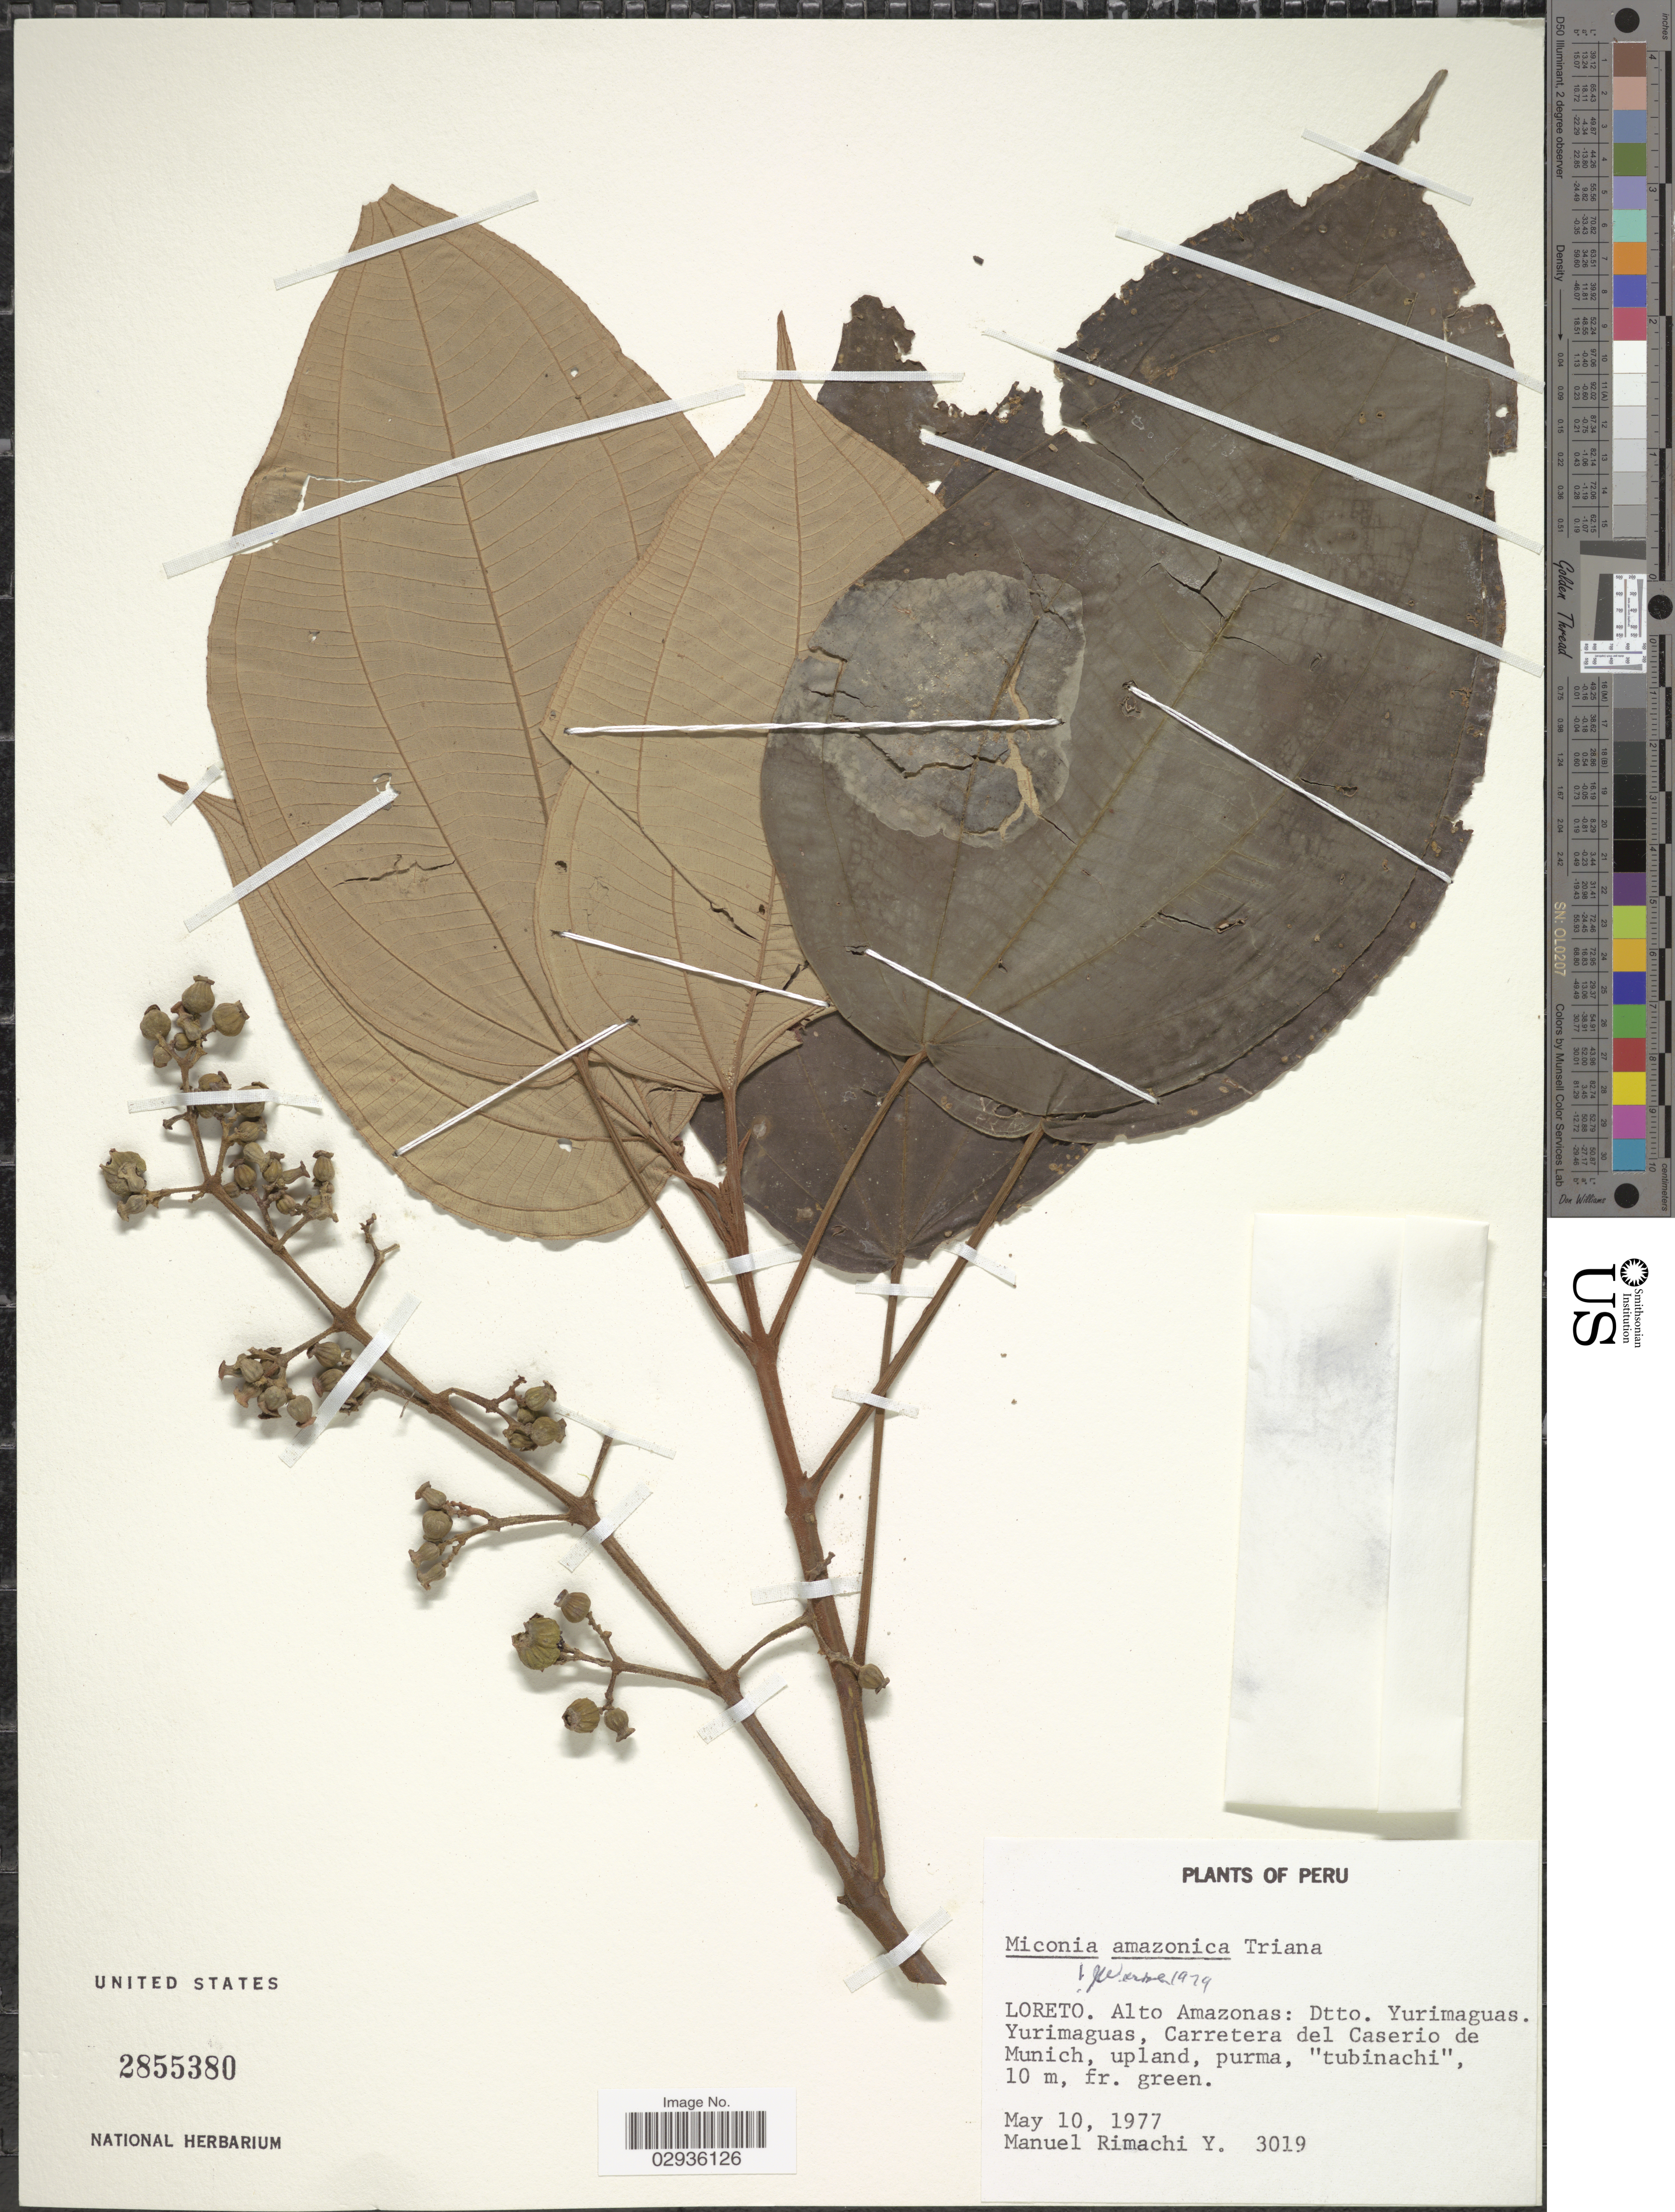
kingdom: Plantae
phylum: Tracheophyta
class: Magnoliopsida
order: Myrtales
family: Melastomataceae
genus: Miconia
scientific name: Miconia amazonica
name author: Triana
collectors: M. Rimachi Y.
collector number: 3019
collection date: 1977-05-10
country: Peru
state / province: Loreto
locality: Alto Amazonas: Dtto. Yurimaguas. Yuri,aguas, Carretera del Caserio de Munich.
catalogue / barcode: US 2855380